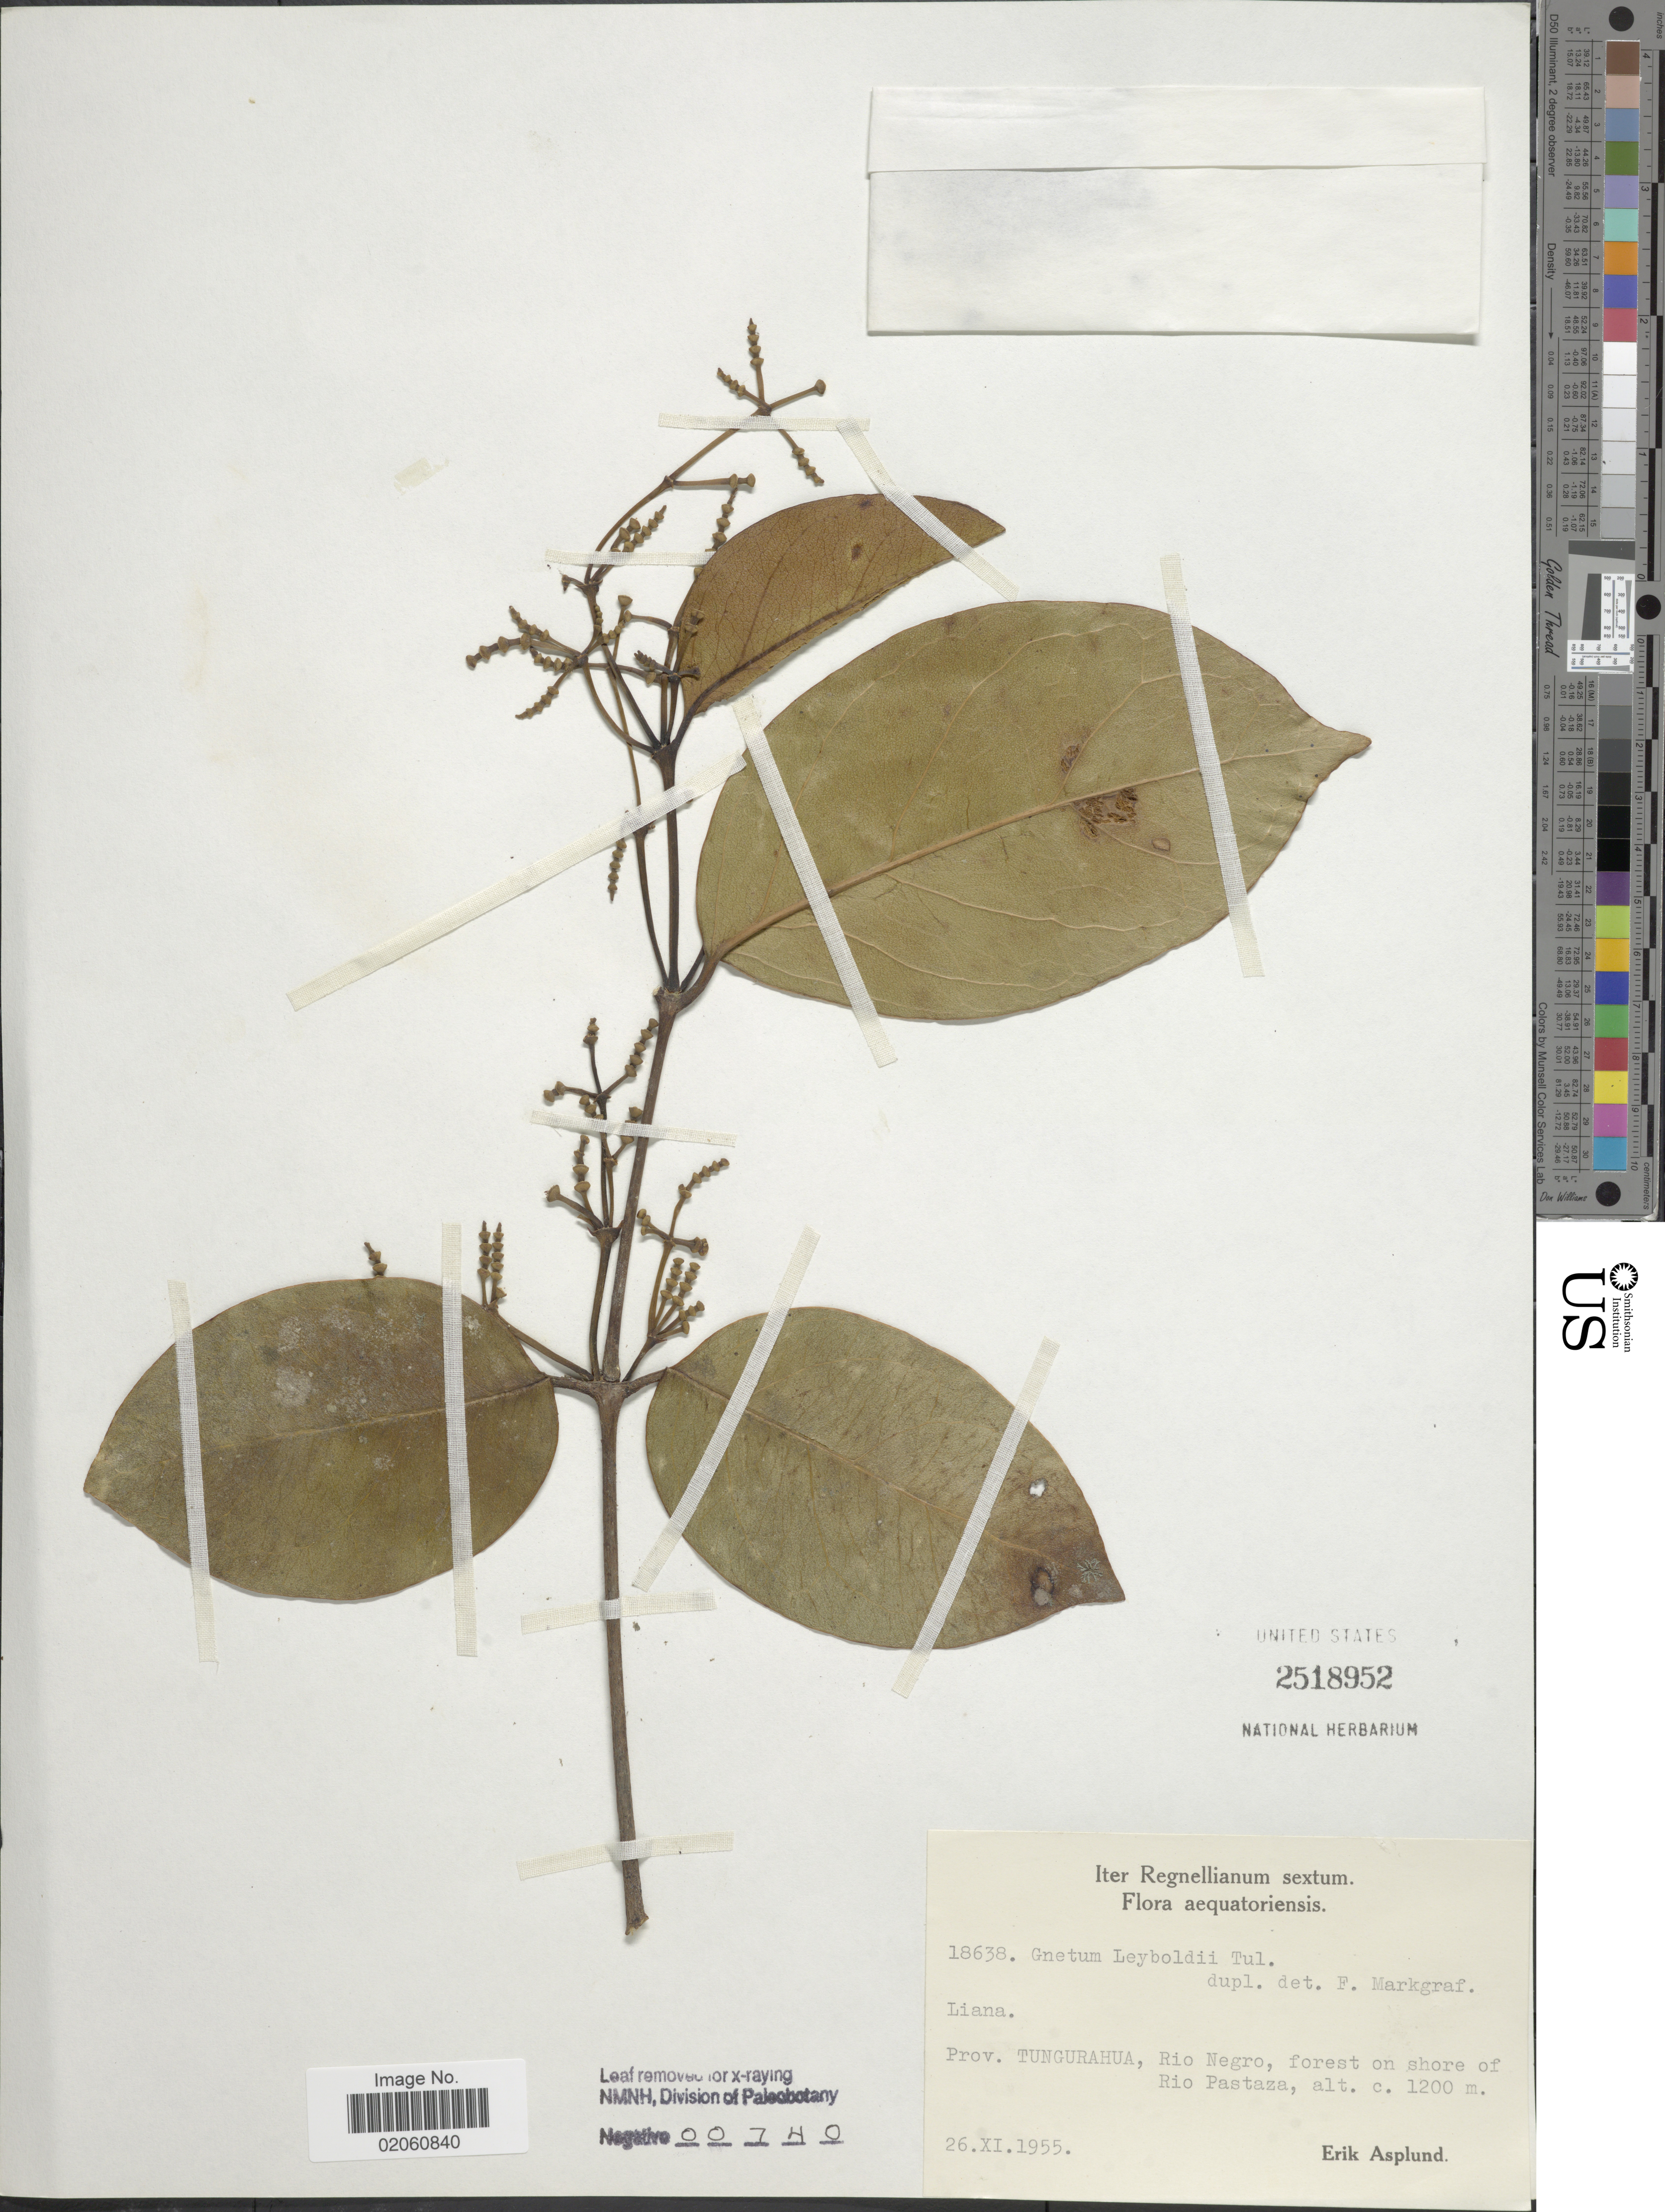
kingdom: Plantae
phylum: Tracheophyta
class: Gnetopsida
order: Gnetales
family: Gnetaceae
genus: Gnetum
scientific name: Gnetum leyboldii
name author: Tul.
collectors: E. Asplund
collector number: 18638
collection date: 1955-11-26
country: Ecuador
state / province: Tungurahua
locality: Rio Negro, forest on shore of Rio Pastaza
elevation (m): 1200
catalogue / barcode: US 2518952